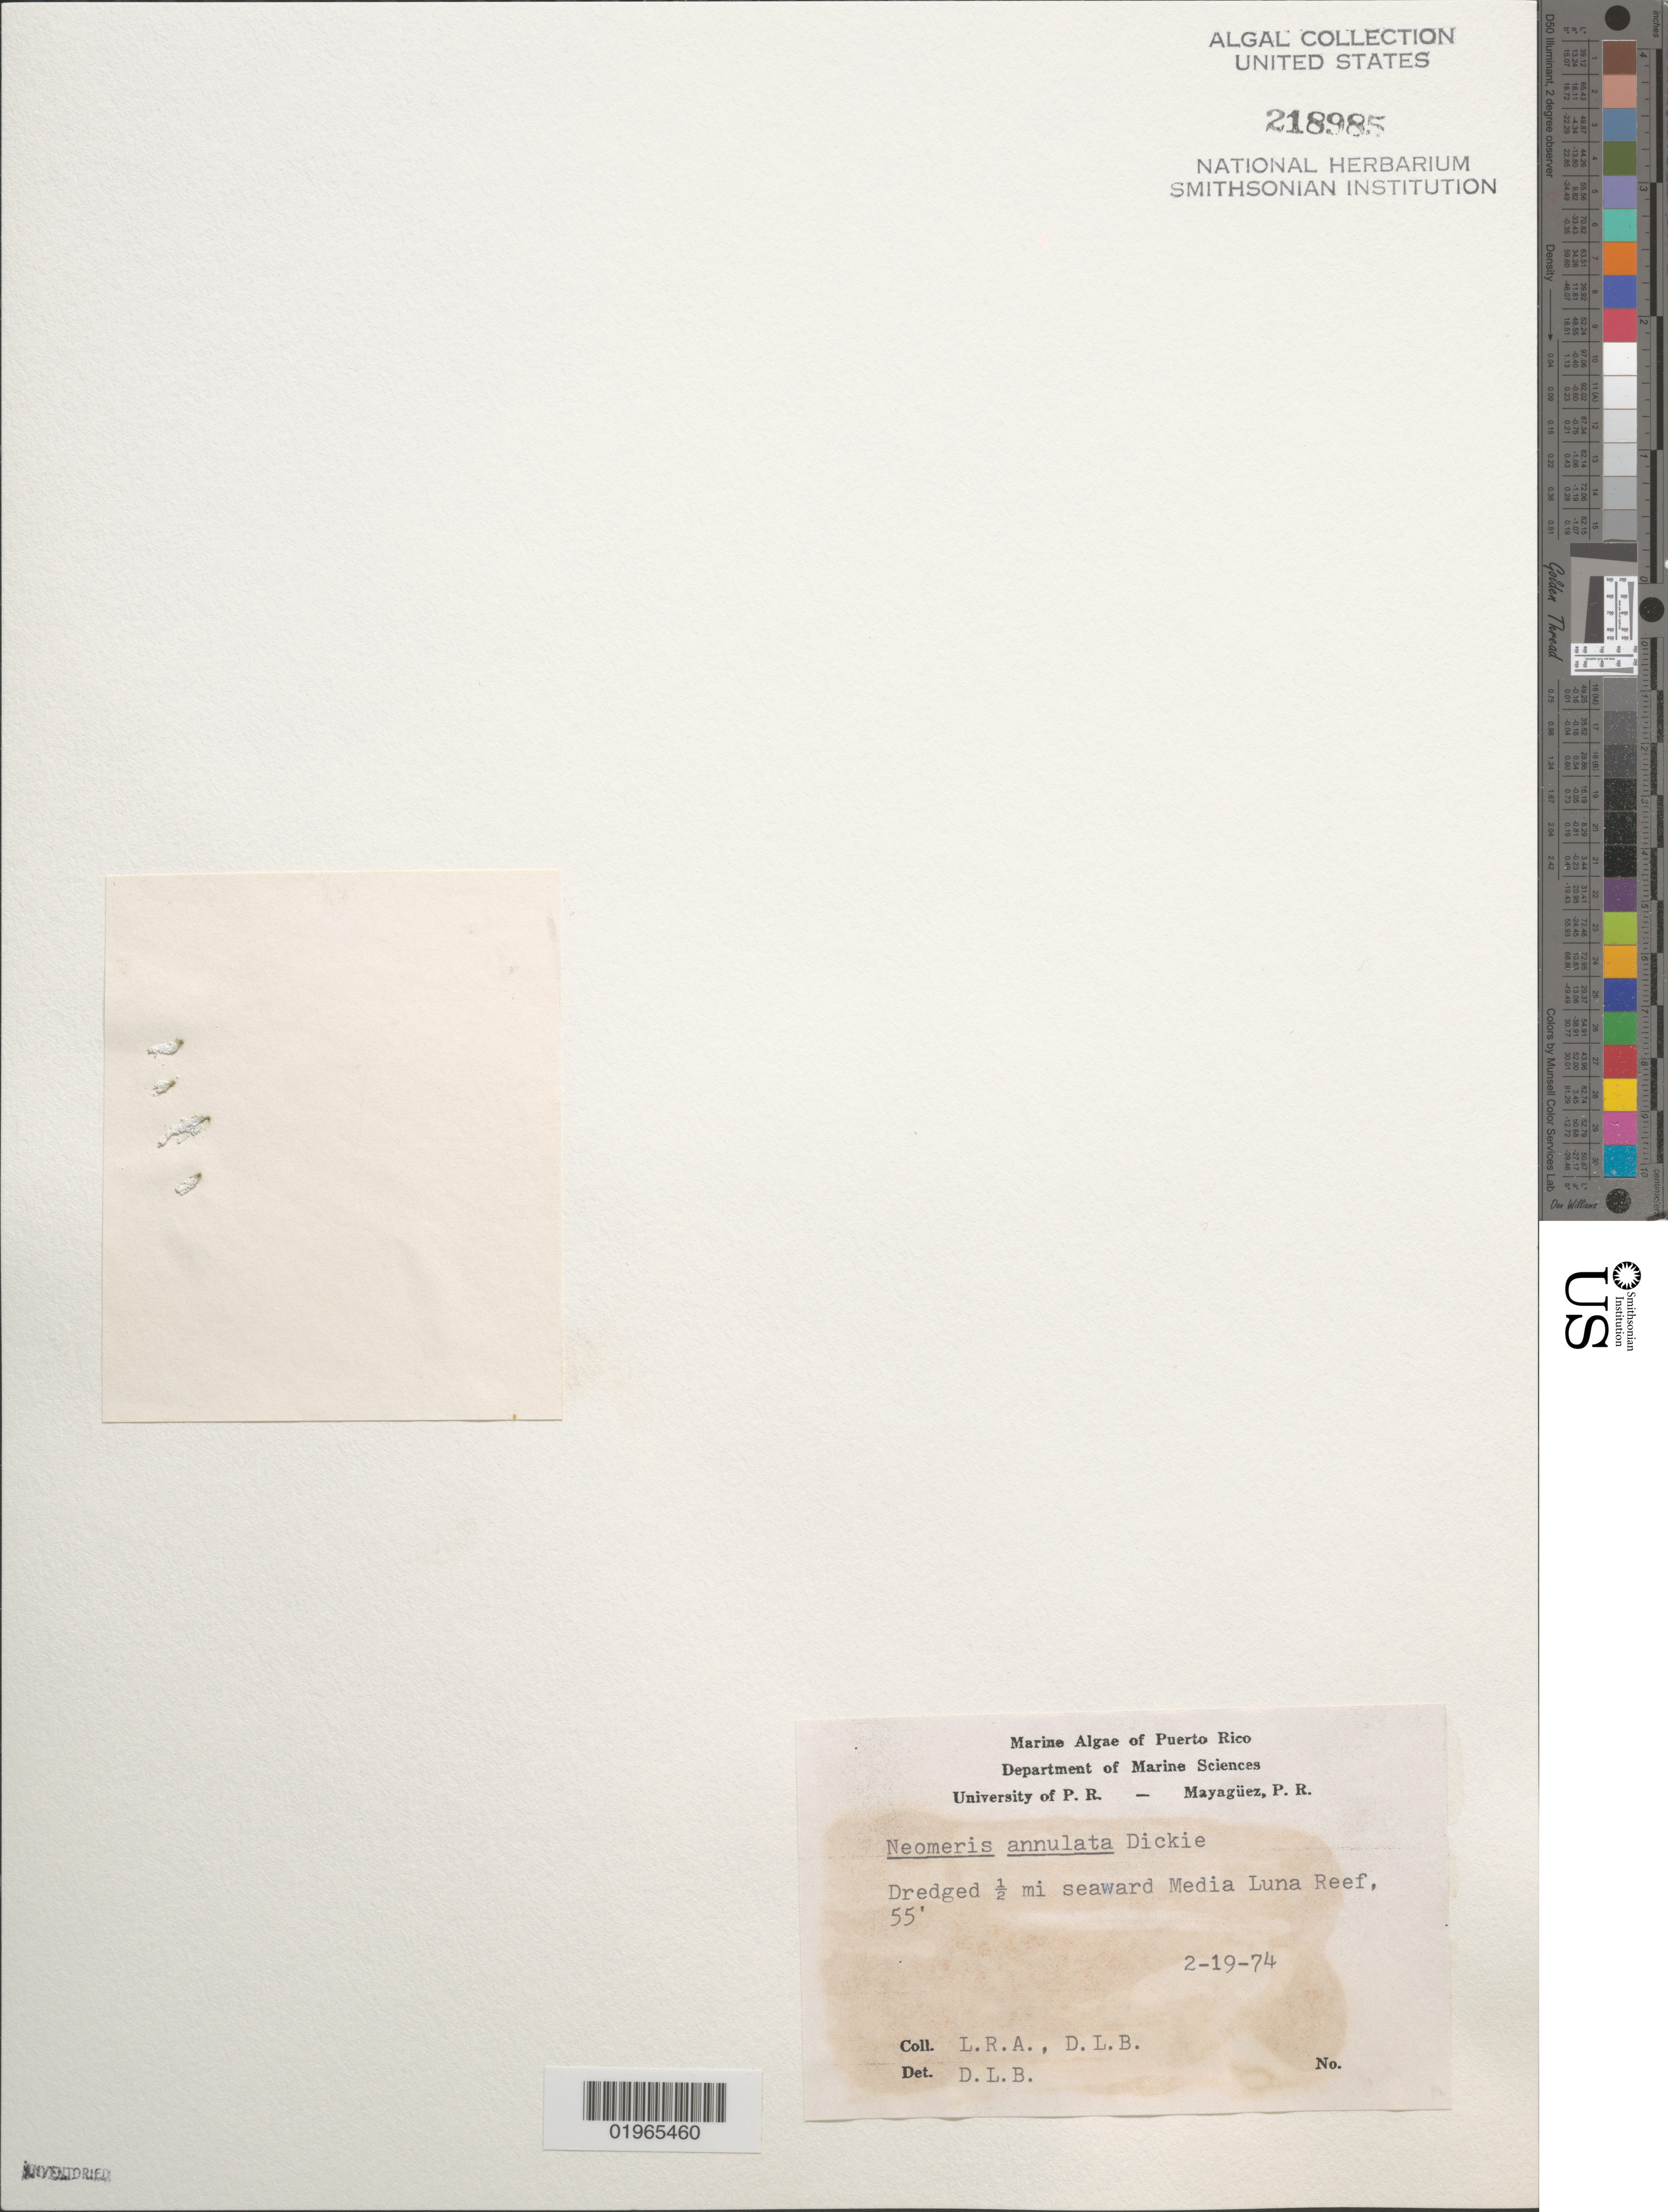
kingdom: Plantae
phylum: Chlorophyta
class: Ulvophyceae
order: Dasycladales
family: Dasycladaceae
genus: Neomeris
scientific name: Neomeris annulata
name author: Dickie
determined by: Ballantine, D. L.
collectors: D.L. Ballantine & N. E. Aponte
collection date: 1974-02-19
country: Puerto Rico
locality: Dredged 1/2 mi seaward Media Luna Reef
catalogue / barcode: US 218985